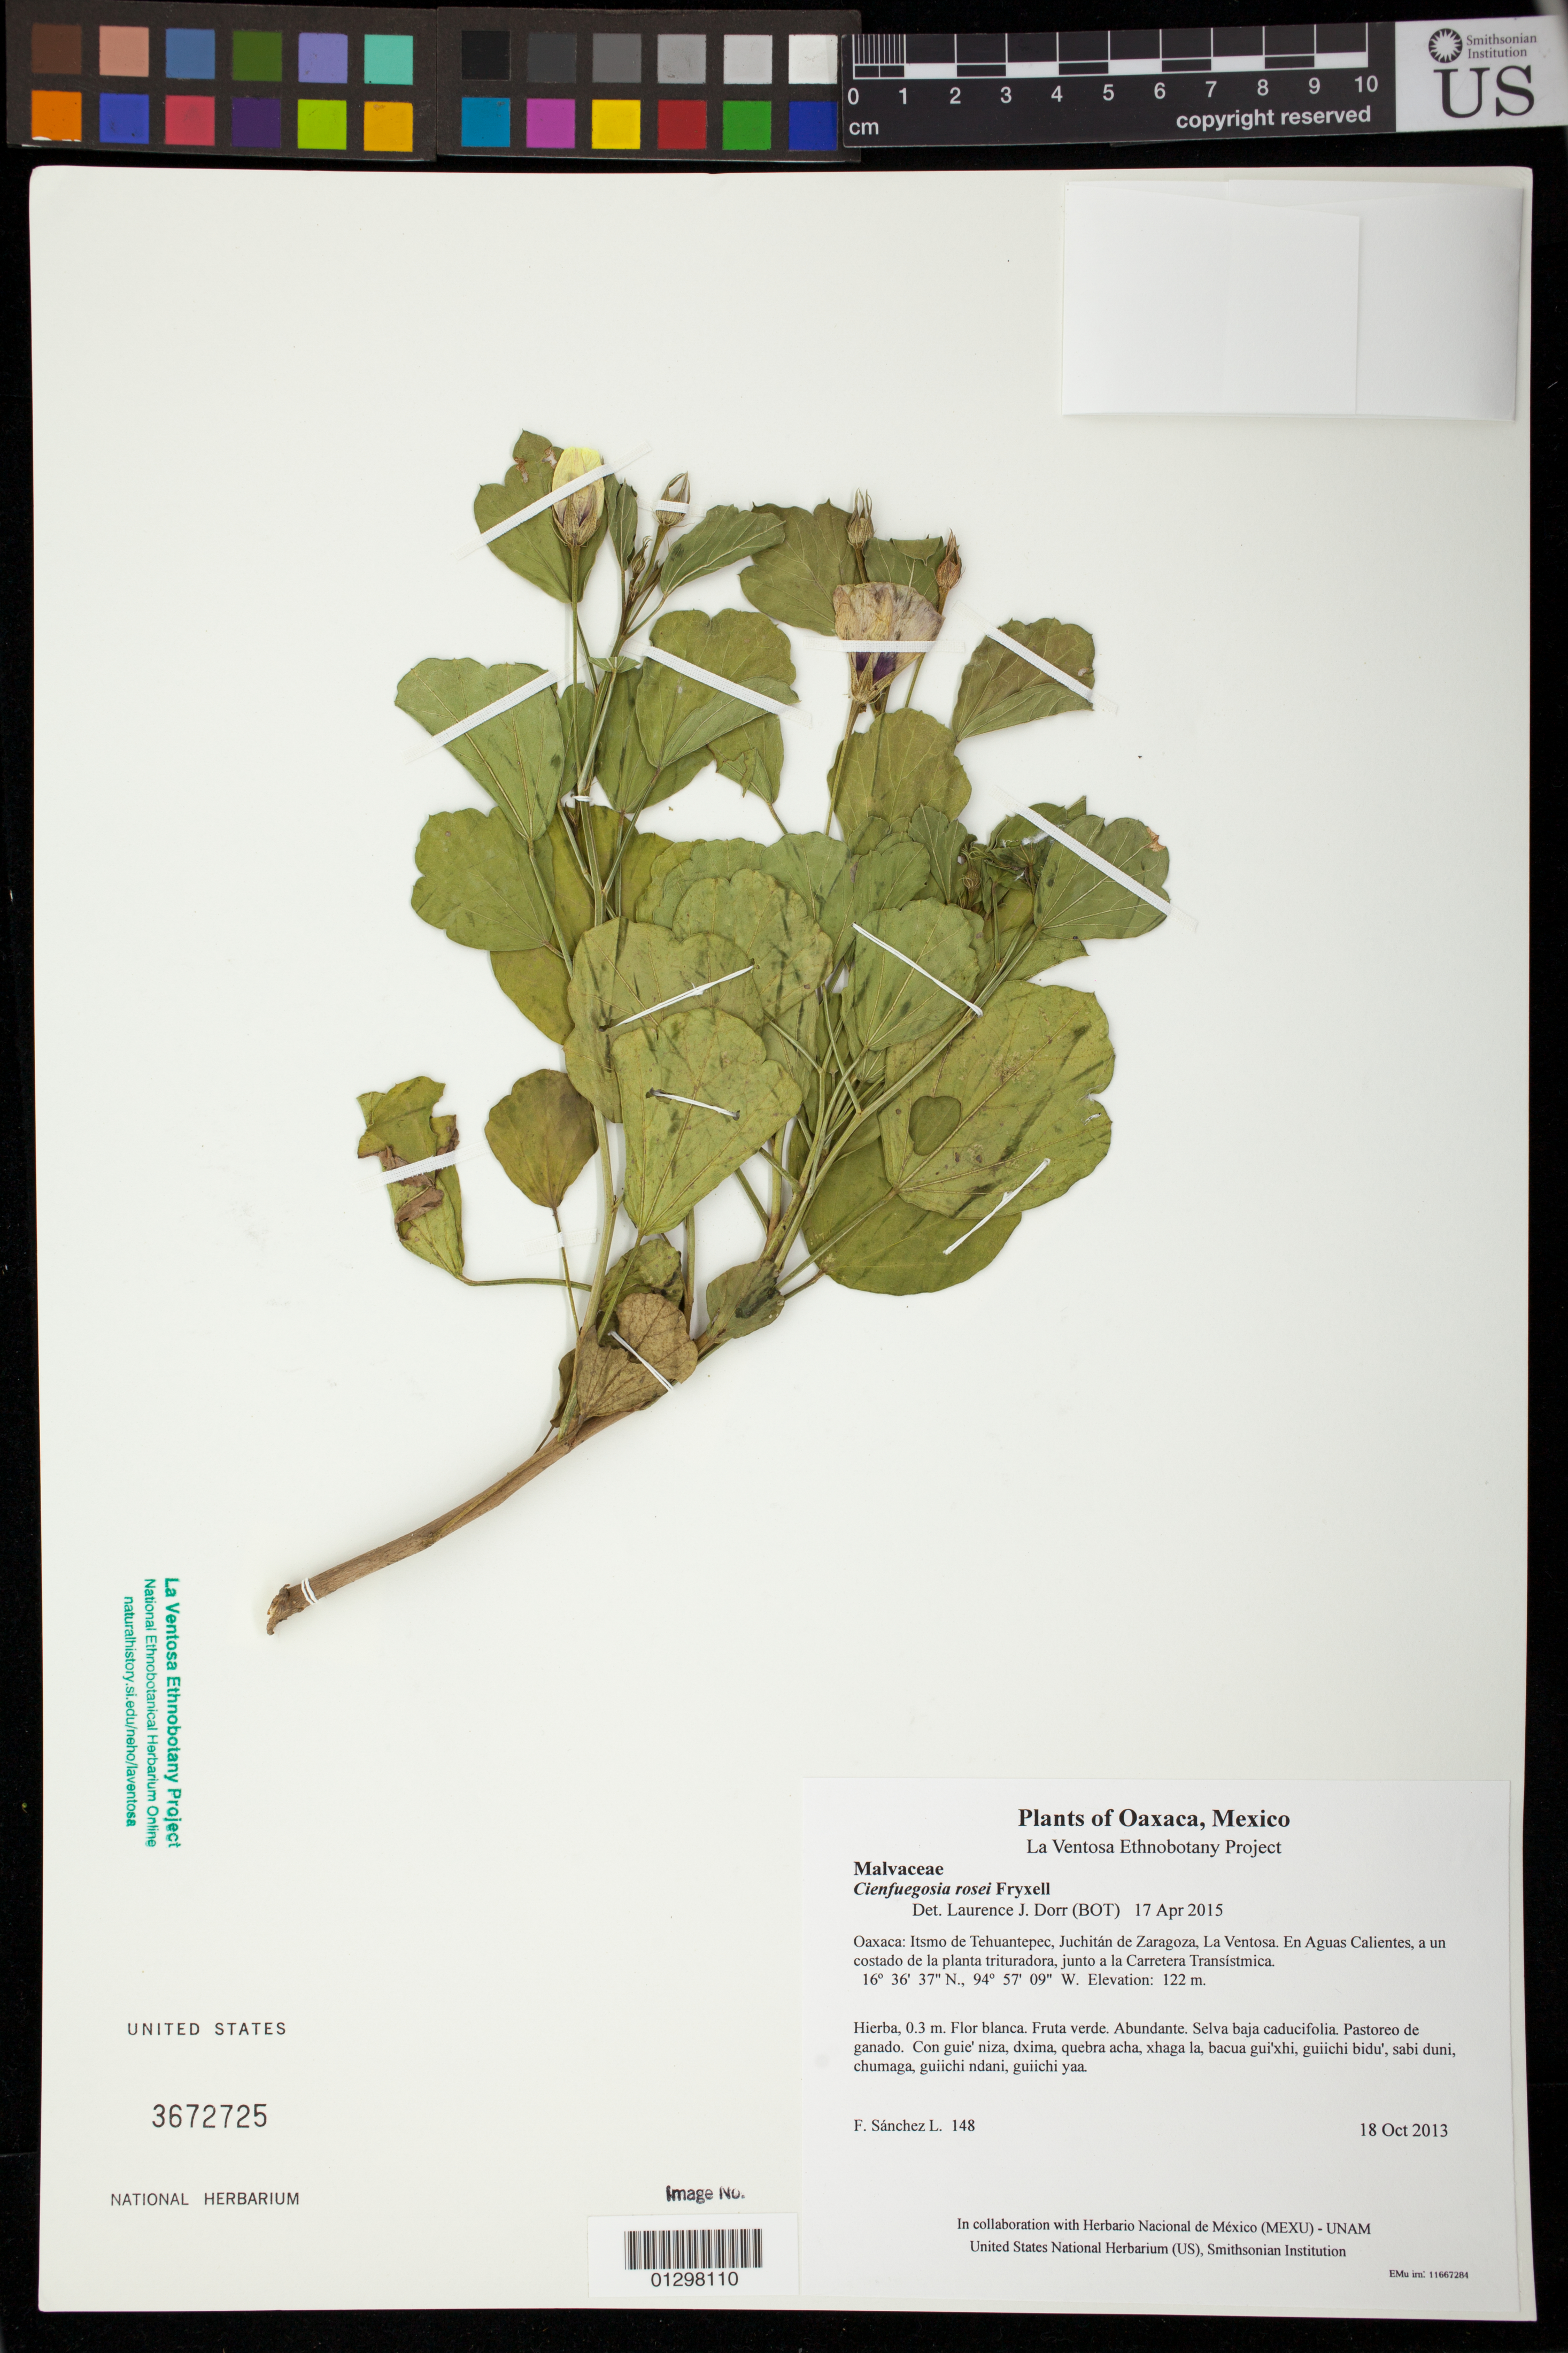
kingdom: Plantae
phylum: Tracheophyta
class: Magnoliopsida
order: Malvales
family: Malvaceae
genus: Cienfuegosia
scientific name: Cienfuegosia rosei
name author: Fryxell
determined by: Dorr, L. J., (BOT), Smithsonian Institution - National Museum of Natural History (UNITED STATES)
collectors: F. Sánchez L.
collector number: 148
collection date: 2013-10-18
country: Mexico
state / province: Oaxaca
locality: Itsmo de Tehuantepec, Juchitán de Zaragoza, La Ventosa. En Aguas Calientes, a un costado de la planta trituradora, junto a la Carretera Transístmica.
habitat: Selva baja caducifolia. Pastoreo de ganado.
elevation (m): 122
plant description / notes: MEXU, US; Guixi bandaga. 0.3 m. Guie' naquichi'. Cuaananaxhi naga'. Stale.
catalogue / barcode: US 3672725